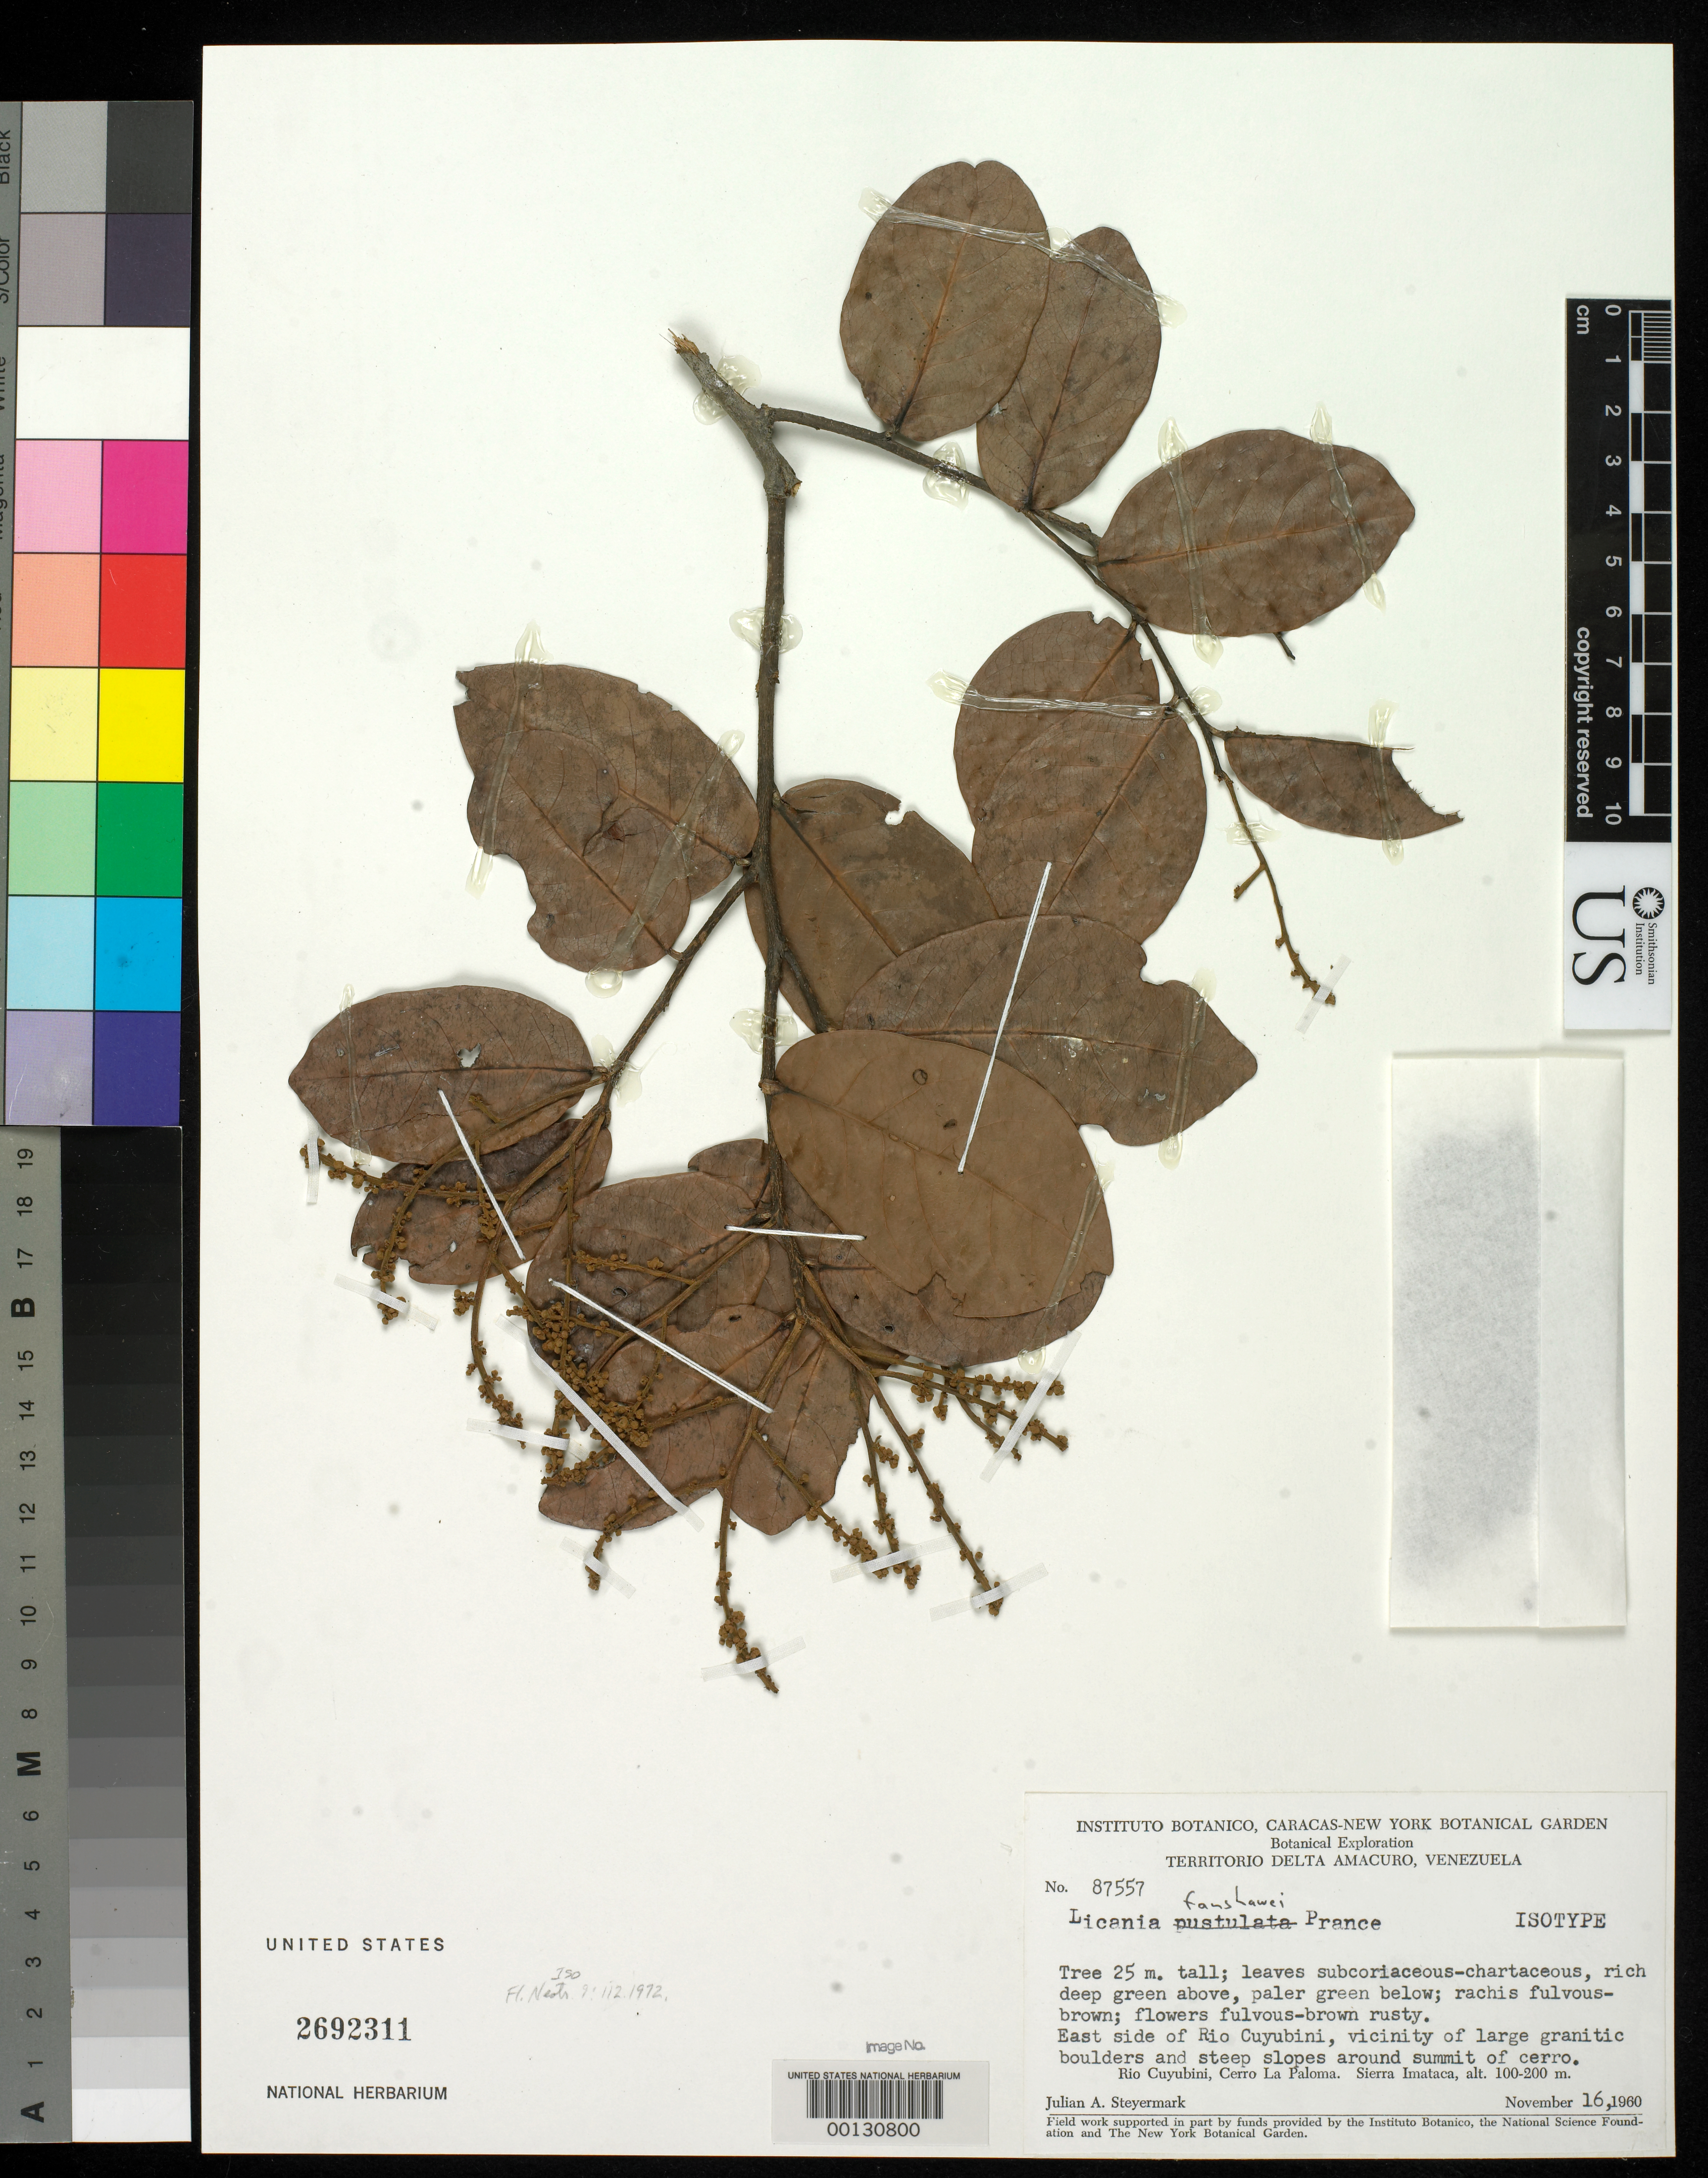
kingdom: Plantae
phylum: Tracheophyta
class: Magnoliopsida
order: Malpighiales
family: Chrysobalanaceae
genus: Licania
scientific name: Licania fanshawei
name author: Prance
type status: Isotype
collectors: J. Steyermark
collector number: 87557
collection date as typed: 16 Nov 1960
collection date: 1960-11-16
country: Venezuela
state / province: Delta Amacuro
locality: East side Rio Cuyubini, Cerro La Palma, Sierra Imataca.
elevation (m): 100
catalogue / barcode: US 2692311